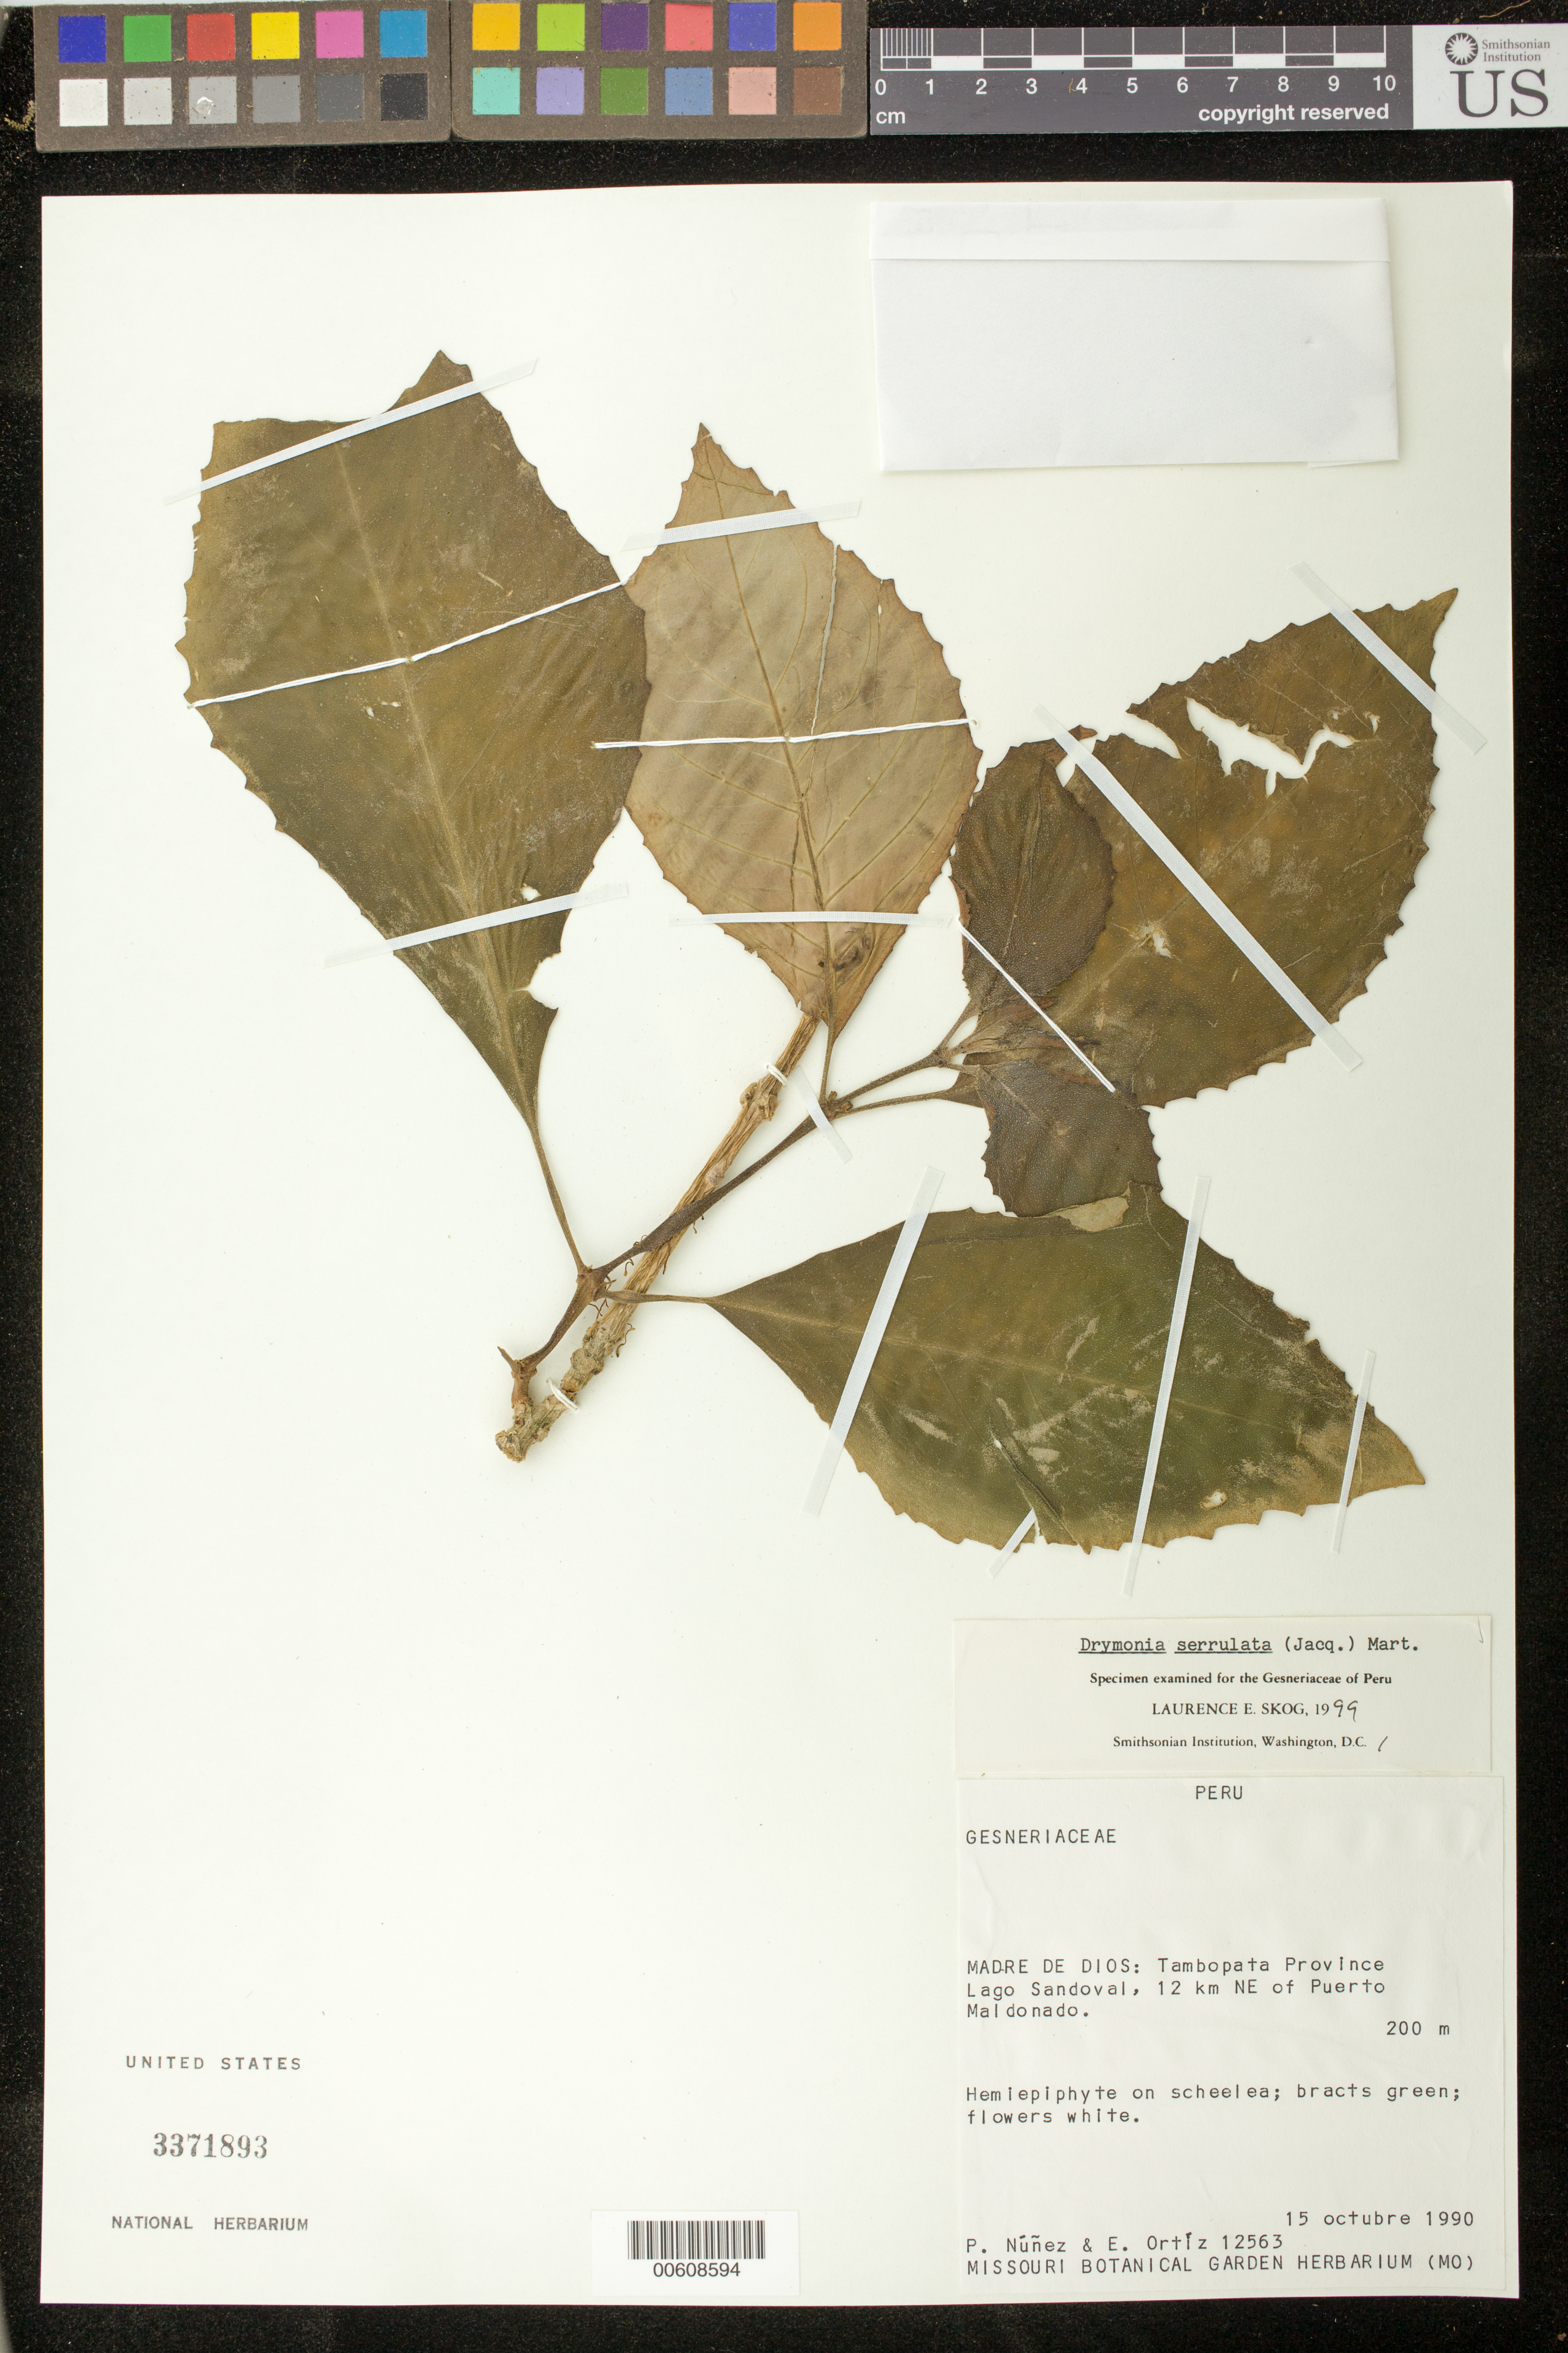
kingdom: Plantae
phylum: Tracheophyta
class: Magnoliopsida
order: Lamiales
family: Gesneriaceae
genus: Drymonia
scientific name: Drymonia serrulata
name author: (Jacq.) Mart.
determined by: Skog, Laurence E.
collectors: P. Núñez V. & E. Ortíz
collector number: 12563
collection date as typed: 15 Oct 1990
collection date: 1990-10-15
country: Peru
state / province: Madre de Dios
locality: Prov. Tambopata; Lago Sandoval, 12 km NE of Puerto Maldonado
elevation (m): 200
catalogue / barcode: US 3371893